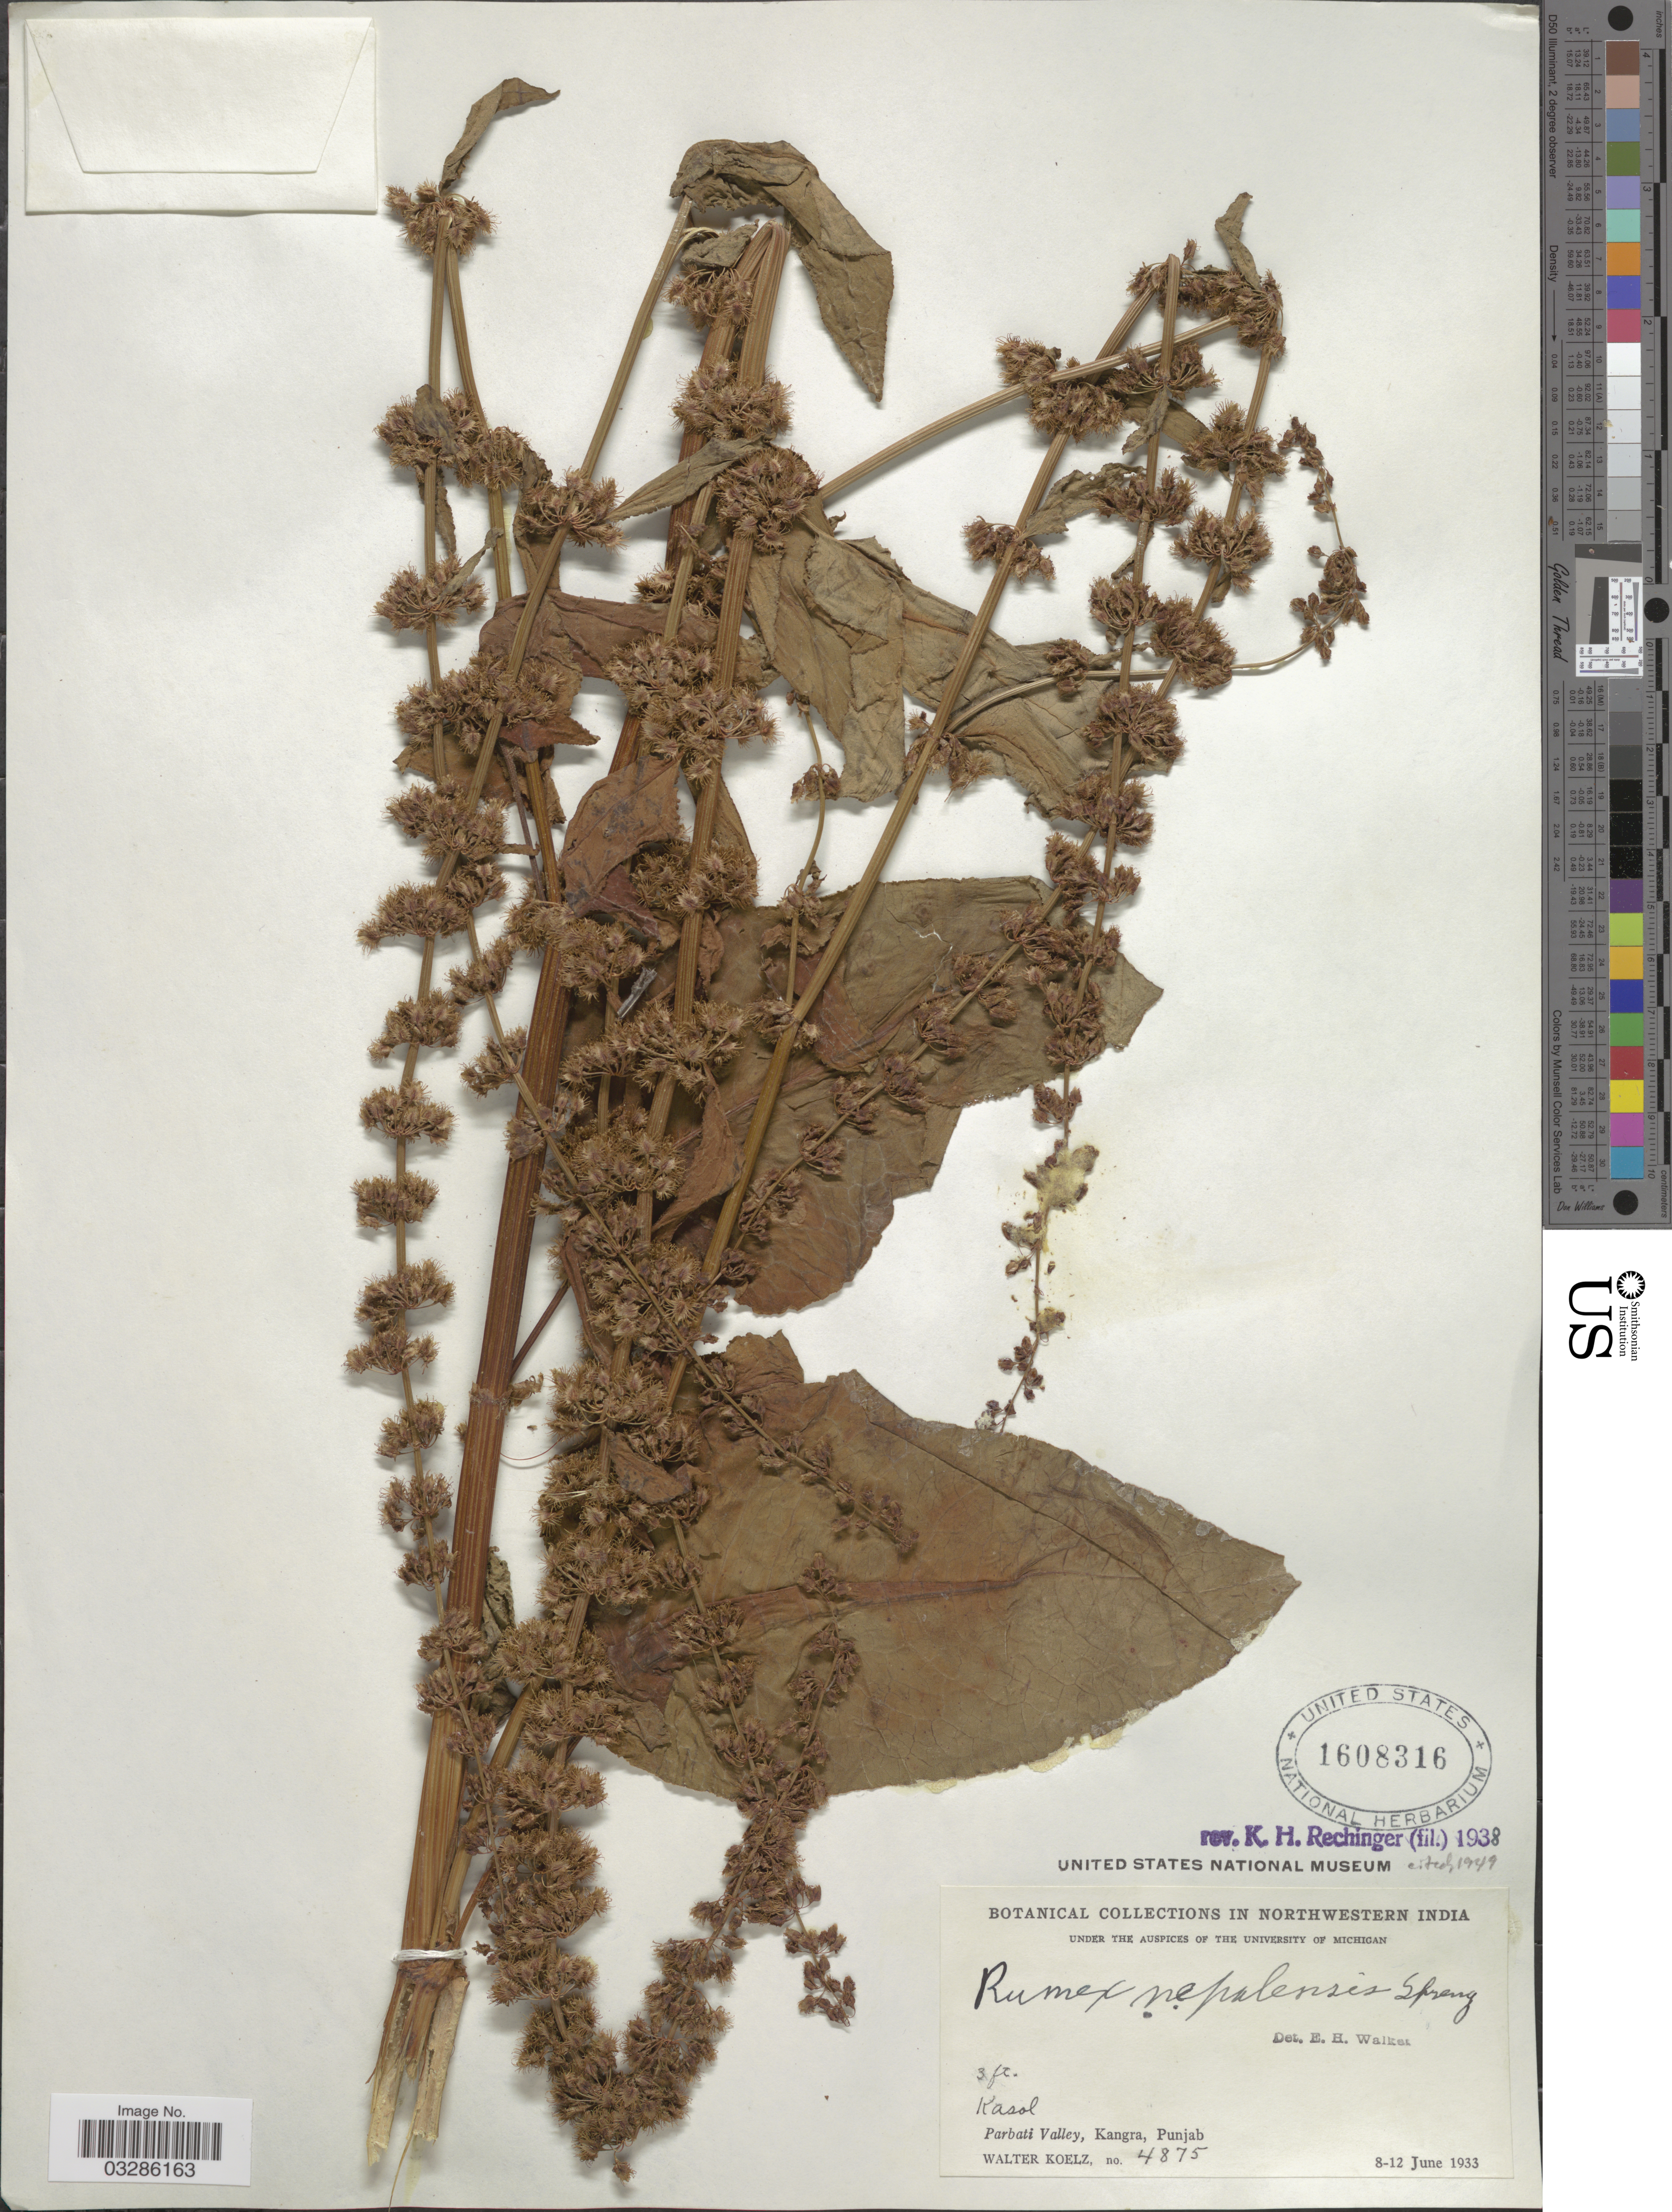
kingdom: Plantae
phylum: Tracheophyta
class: Magnoliopsida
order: Caryophyllales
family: Polygonaceae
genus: Rumex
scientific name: Rumex nepalensis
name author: Spreng.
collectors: W. N. Koelz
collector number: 4875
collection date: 1933-06-08/1933-06-12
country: India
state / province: Himachal Pradesh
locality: Northwestern India. Kasol. Parbati Valley, Kangra, Punjab.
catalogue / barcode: US 1608316